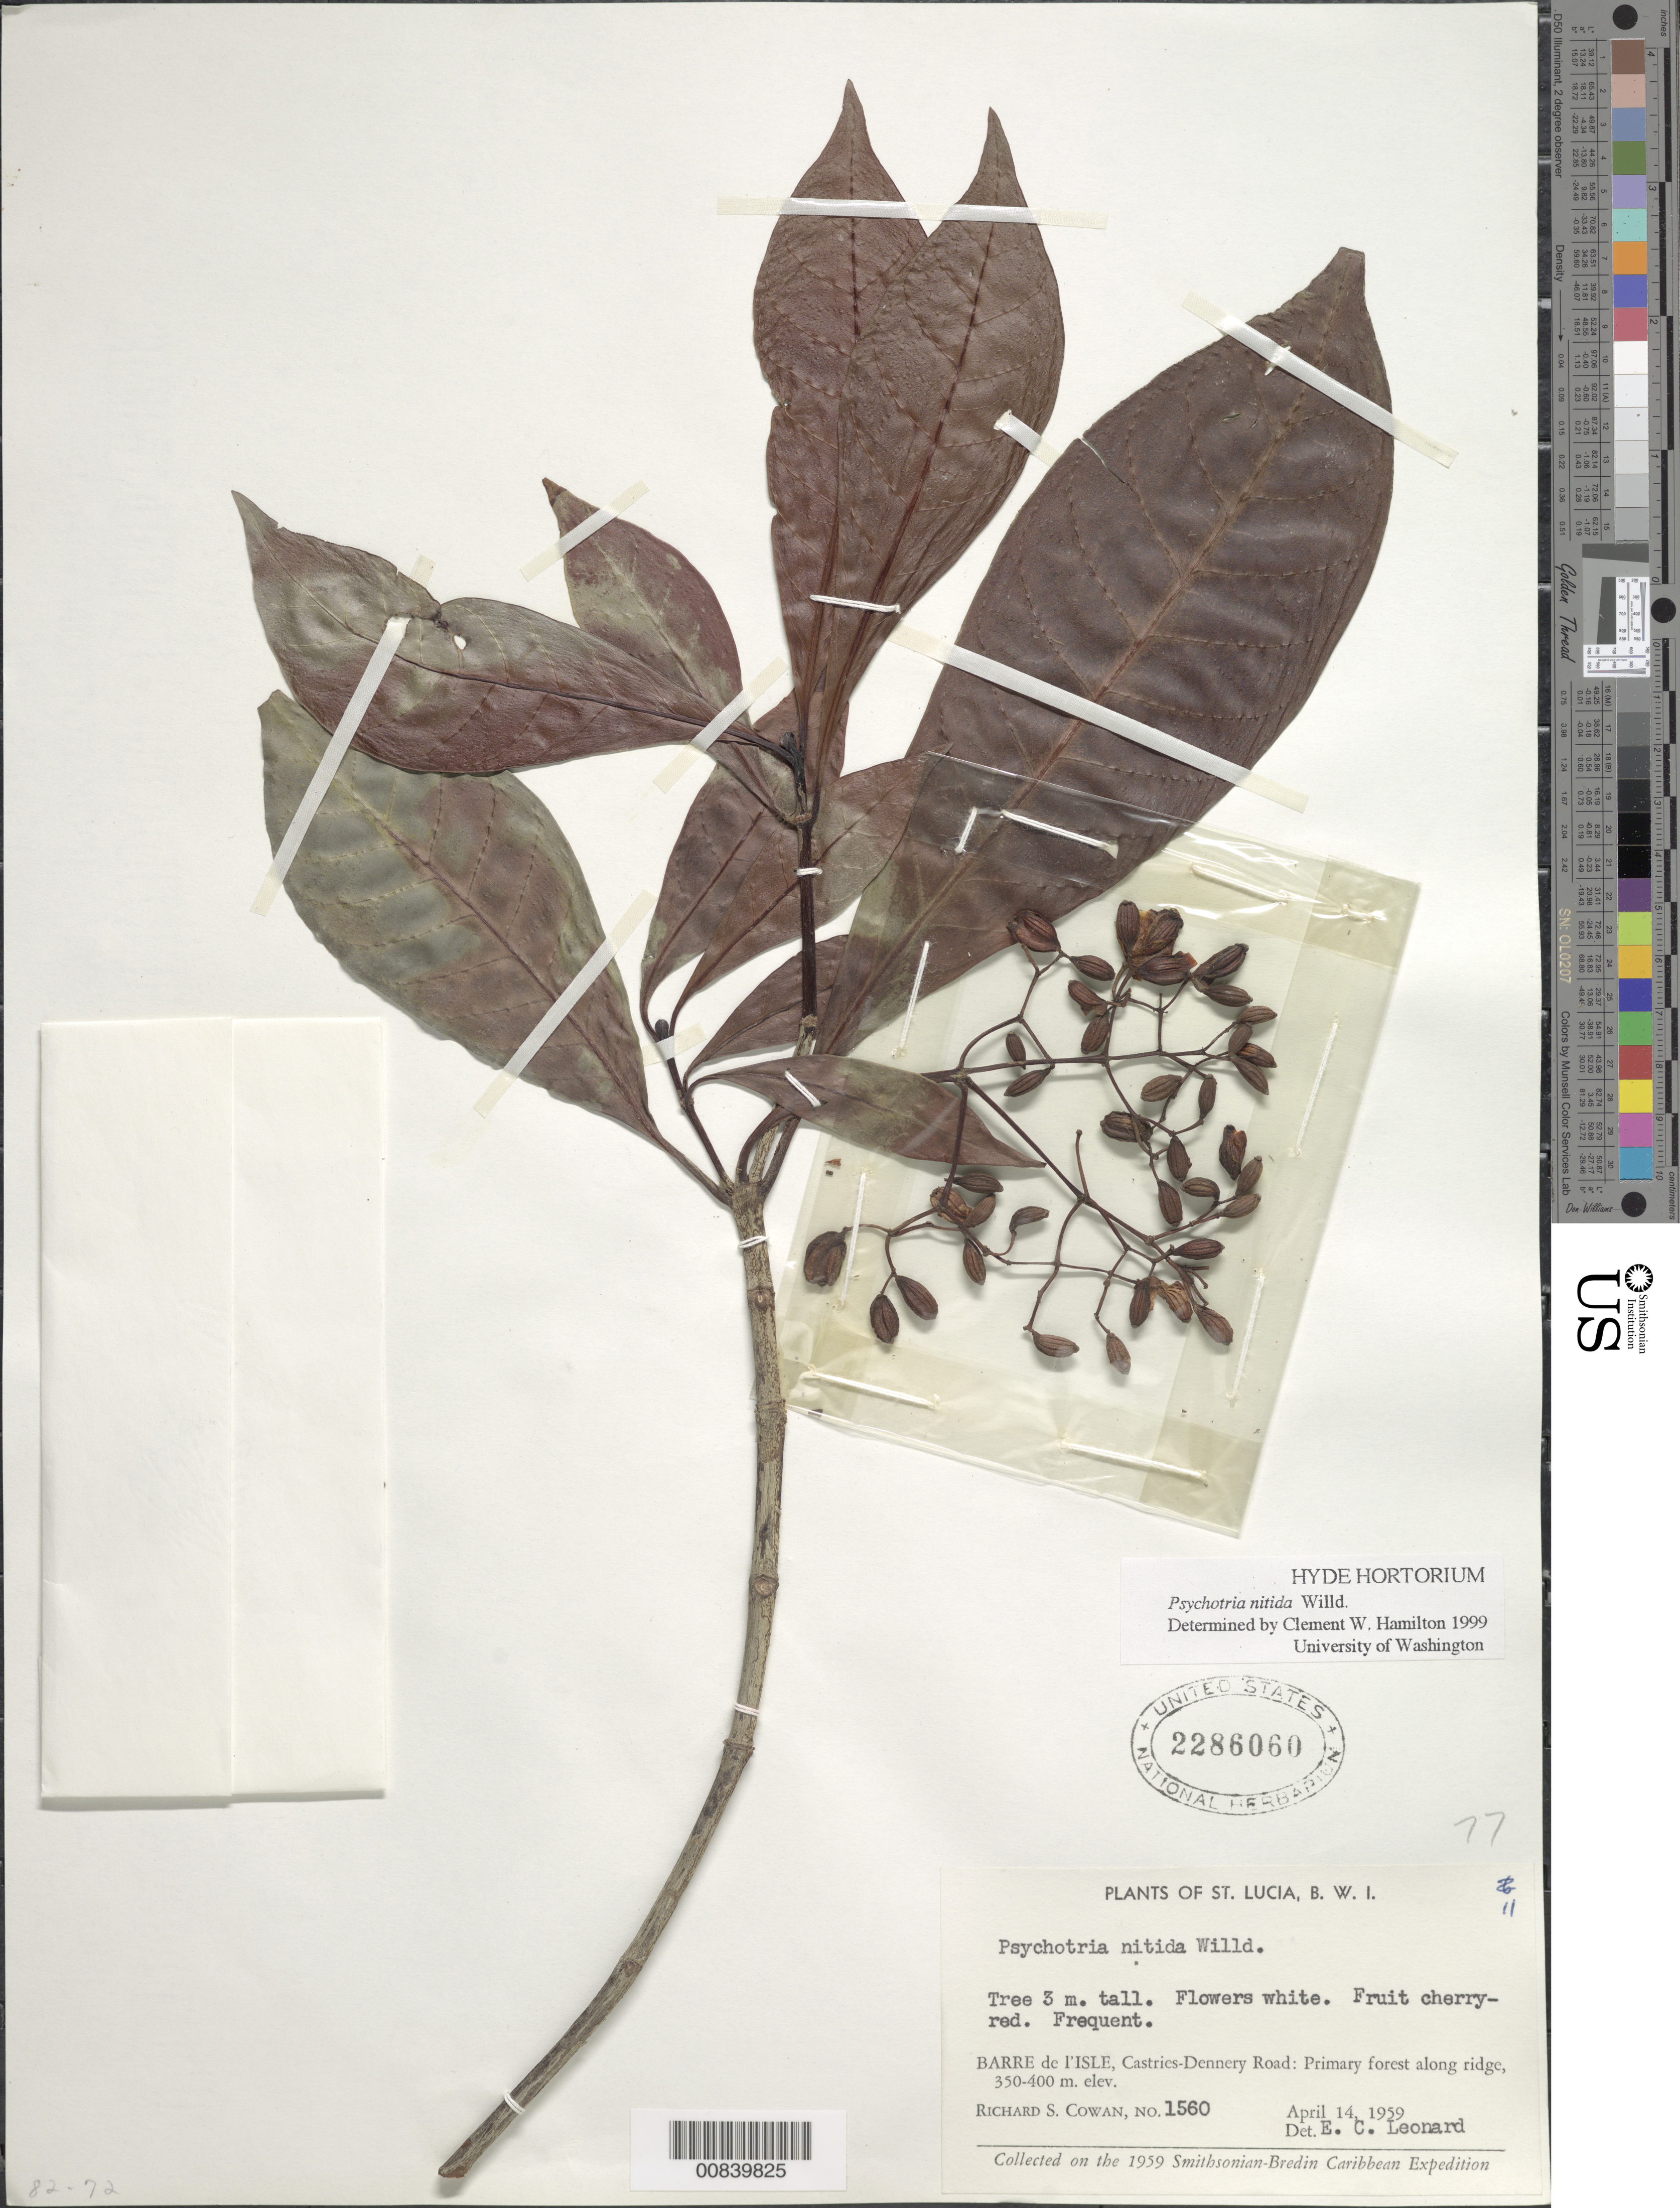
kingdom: Plantae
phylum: Tracheophyta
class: Magnoliopsida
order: Gentianales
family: Rubiaceae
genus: Psychotria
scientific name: Psychotria mapourioides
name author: DC.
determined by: Leonard, Emery C., (US)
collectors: R. S. Cowan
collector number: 1560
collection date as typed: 14 Apr 1959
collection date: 1959-04-14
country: St. Lucia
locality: Barre de l'Isle, Castries-Dennery Road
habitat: Primary forest along ridge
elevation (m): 350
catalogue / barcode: US 2286060